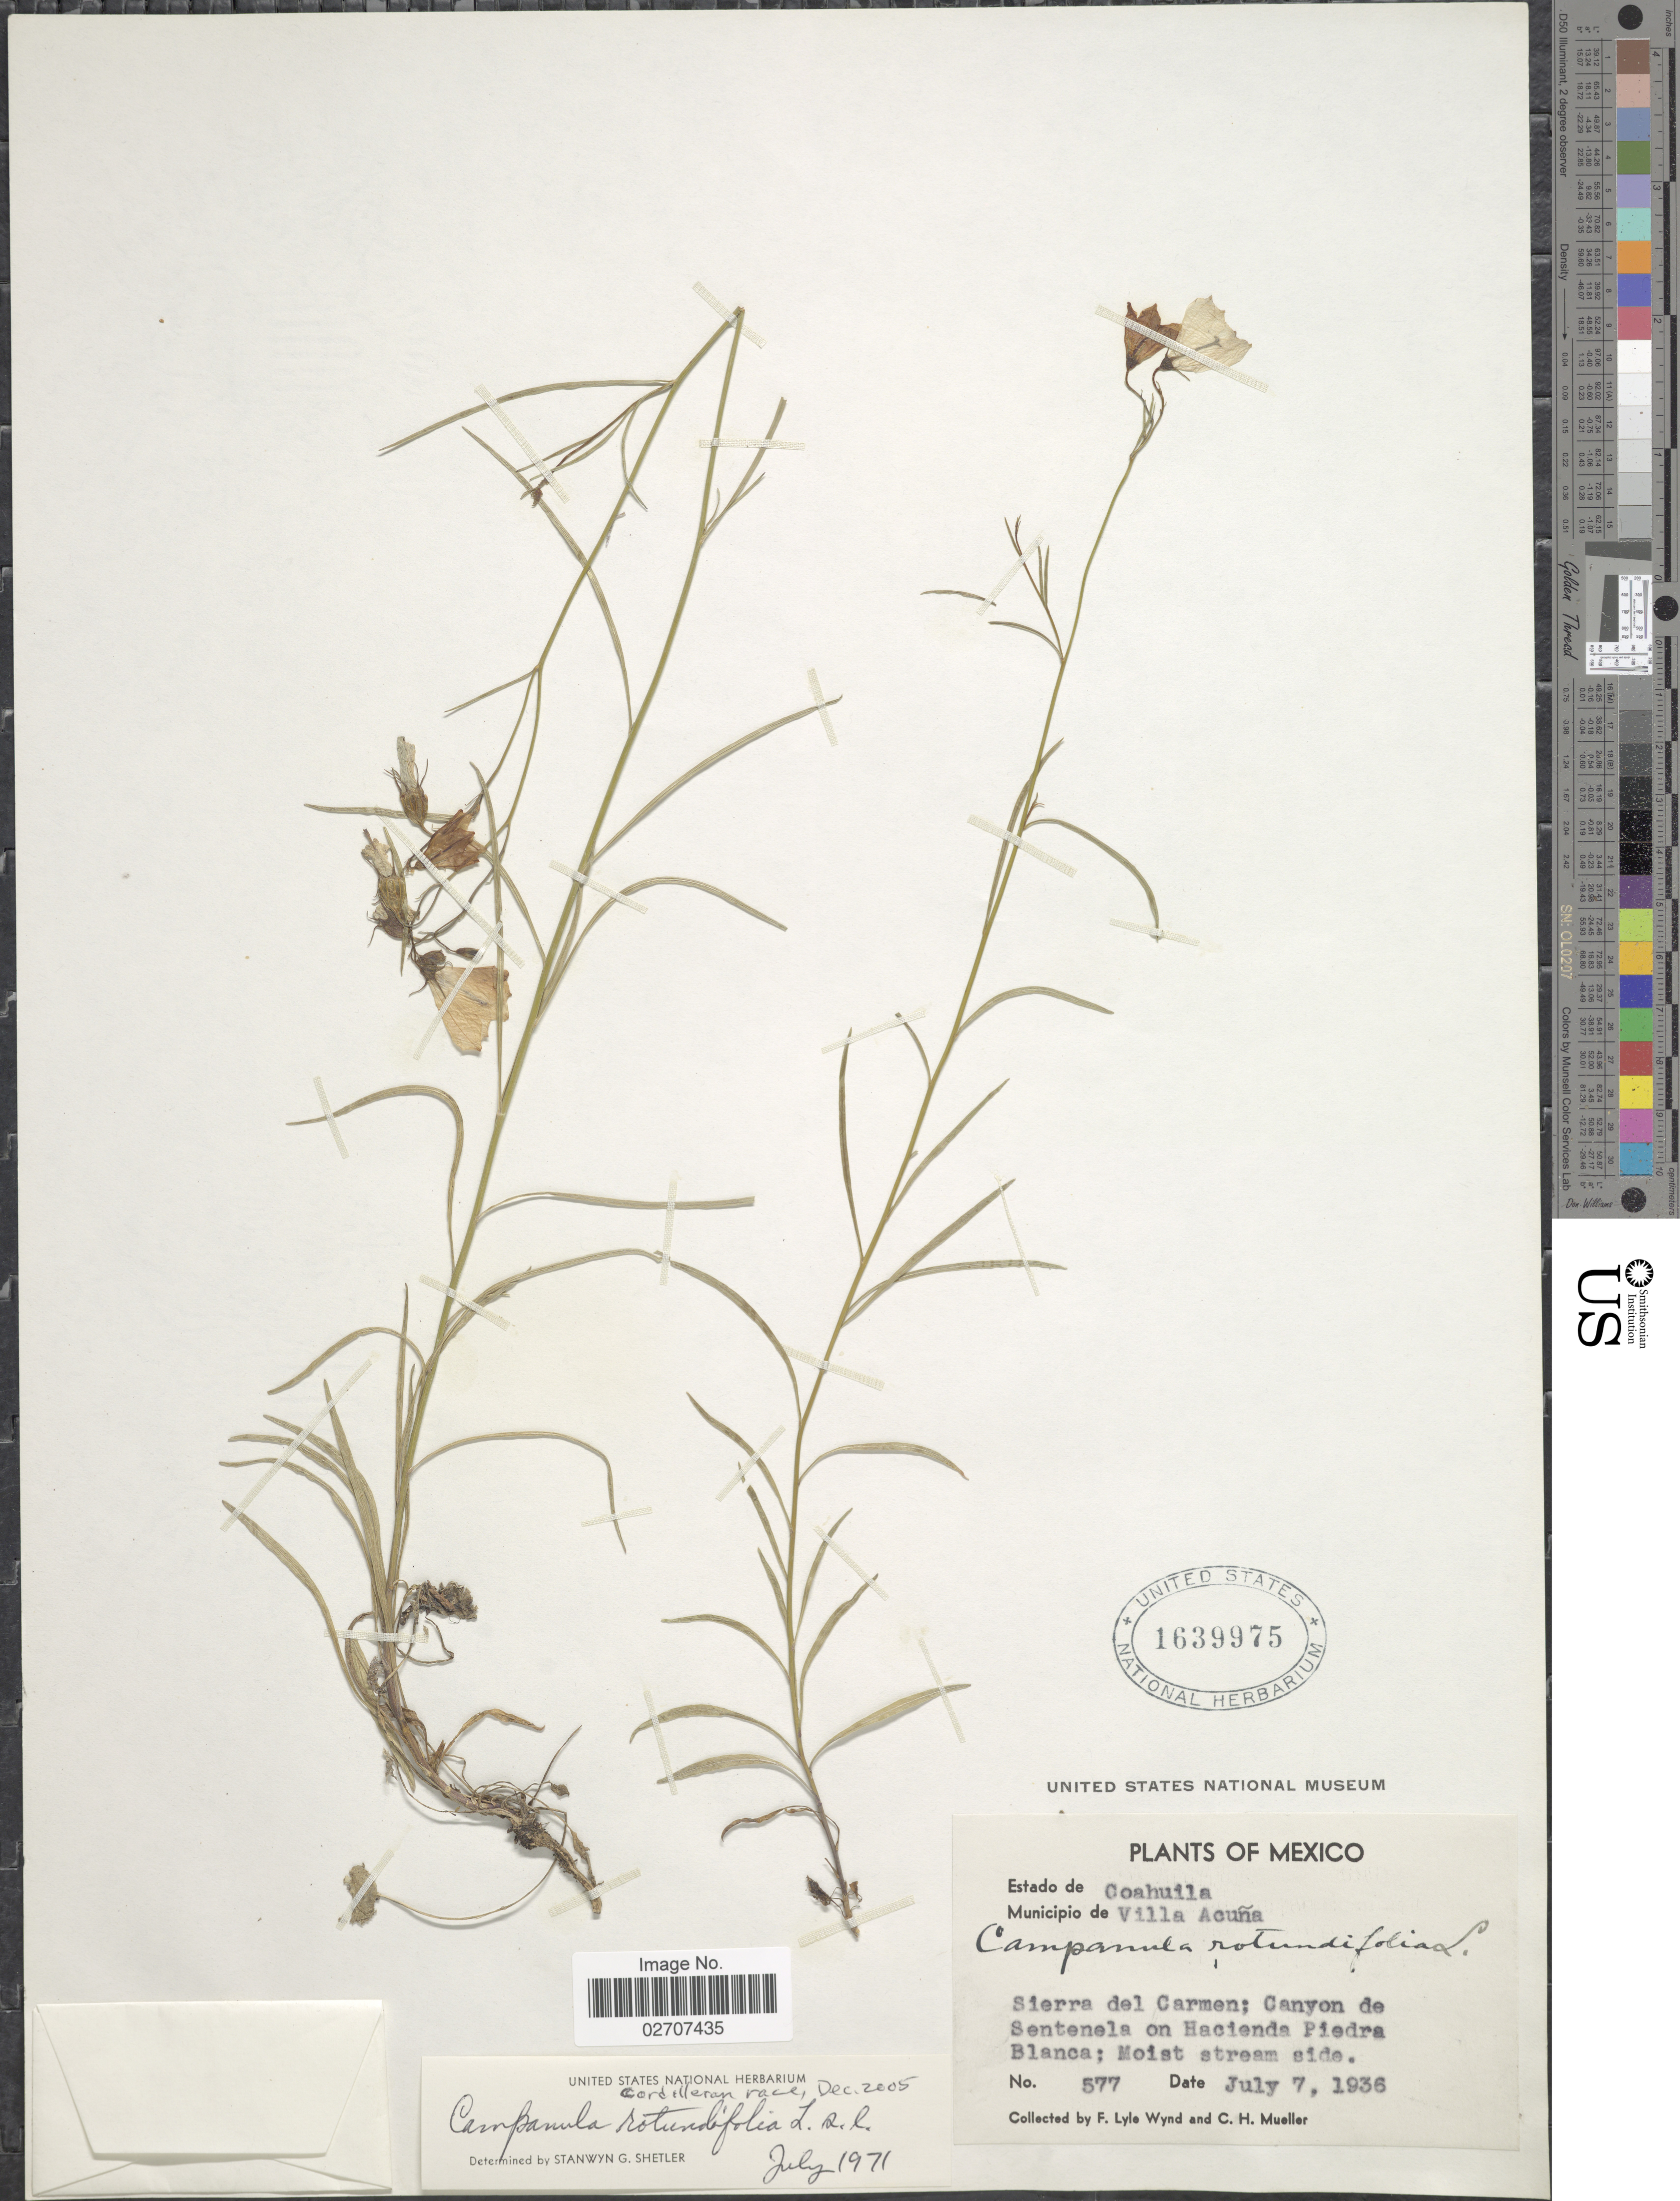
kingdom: Plantae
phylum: Tracheophyta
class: Magnoliopsida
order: Asterales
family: Campanulaceae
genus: Campanula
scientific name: Campanula rotundifolia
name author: L.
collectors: F. L. Wynd & C. H. Mueller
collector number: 577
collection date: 1936-07-07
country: Mexico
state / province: Coahuila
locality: Municipio de Villa Acuna, Sierra del Carmen; Canyon de Sentenela on Hacienda Piedra Blanca; moist stream side.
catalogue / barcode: US 1639975